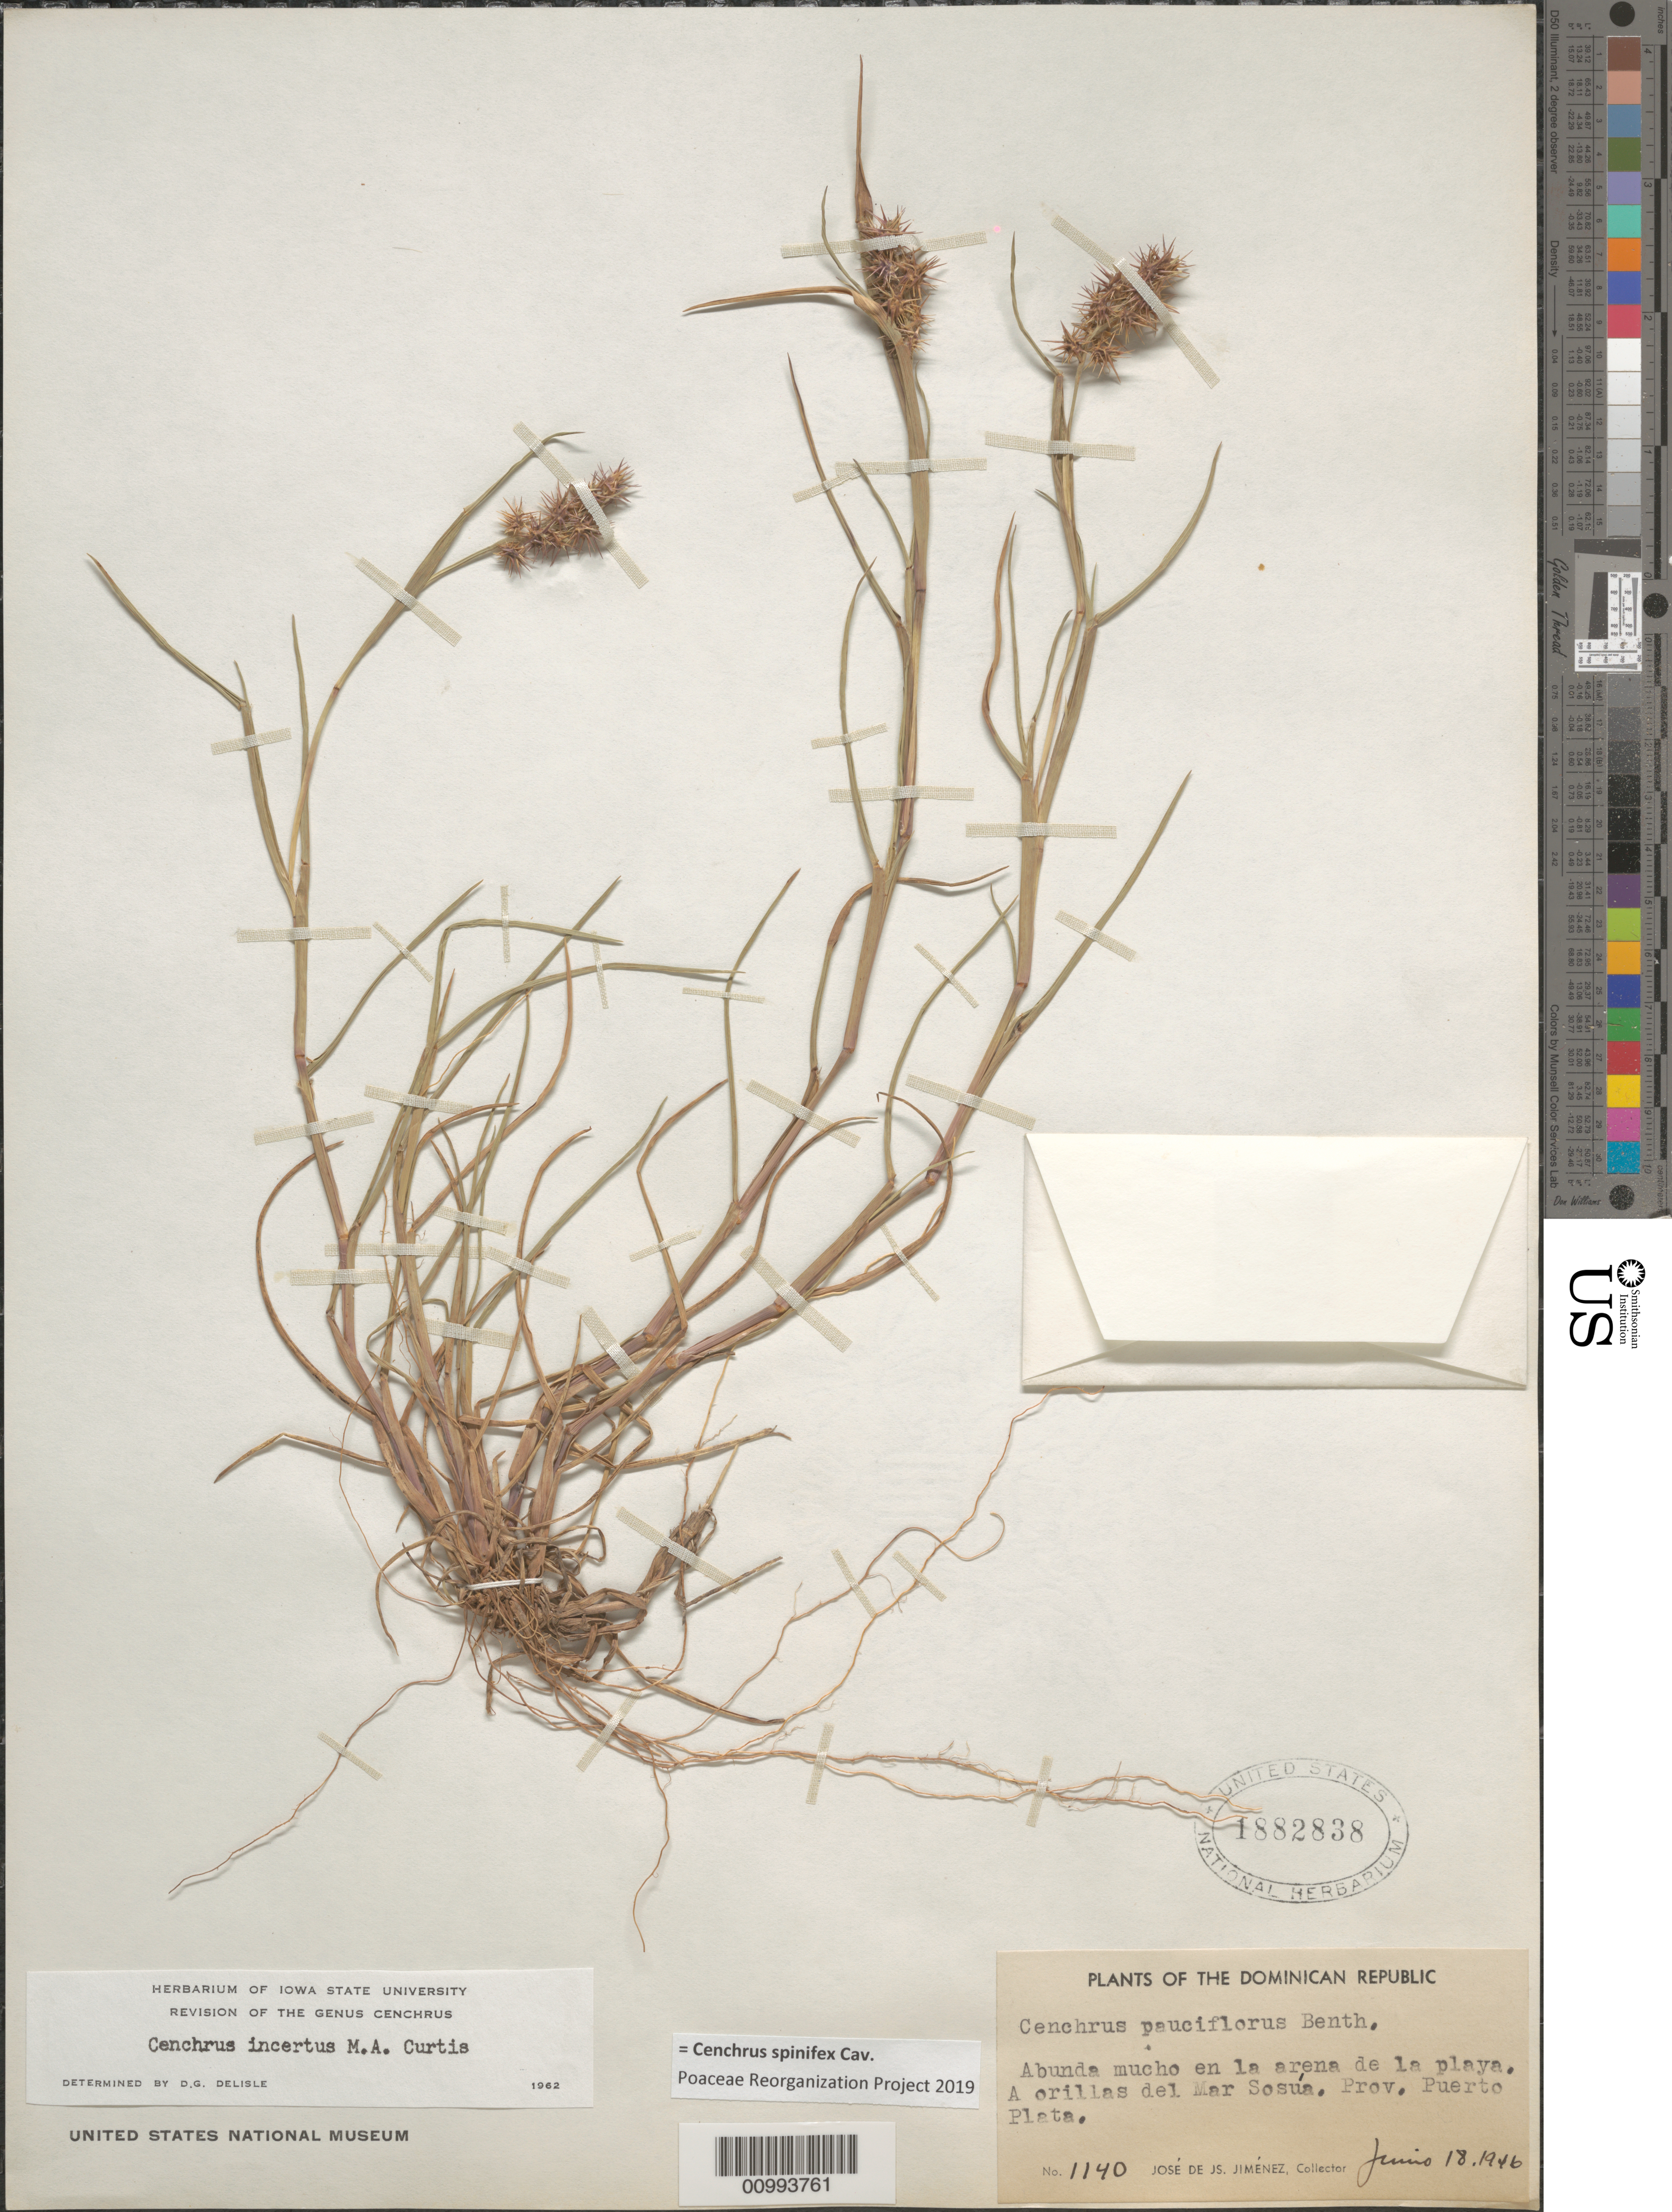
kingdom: Plantae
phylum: Tracheophyta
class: Liliopsida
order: Poales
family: Poaceae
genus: Cenchrus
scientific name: Cenchrus spinifex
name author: Cav.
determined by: Poaceae Reorganization Project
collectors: J. J. Jiménez Almonte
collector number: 1140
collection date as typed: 18 Jun 1946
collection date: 1946-06-18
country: Dominican Republic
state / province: Puerto Plata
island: Hispaniola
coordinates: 0 N, 0 E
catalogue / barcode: US 1882838